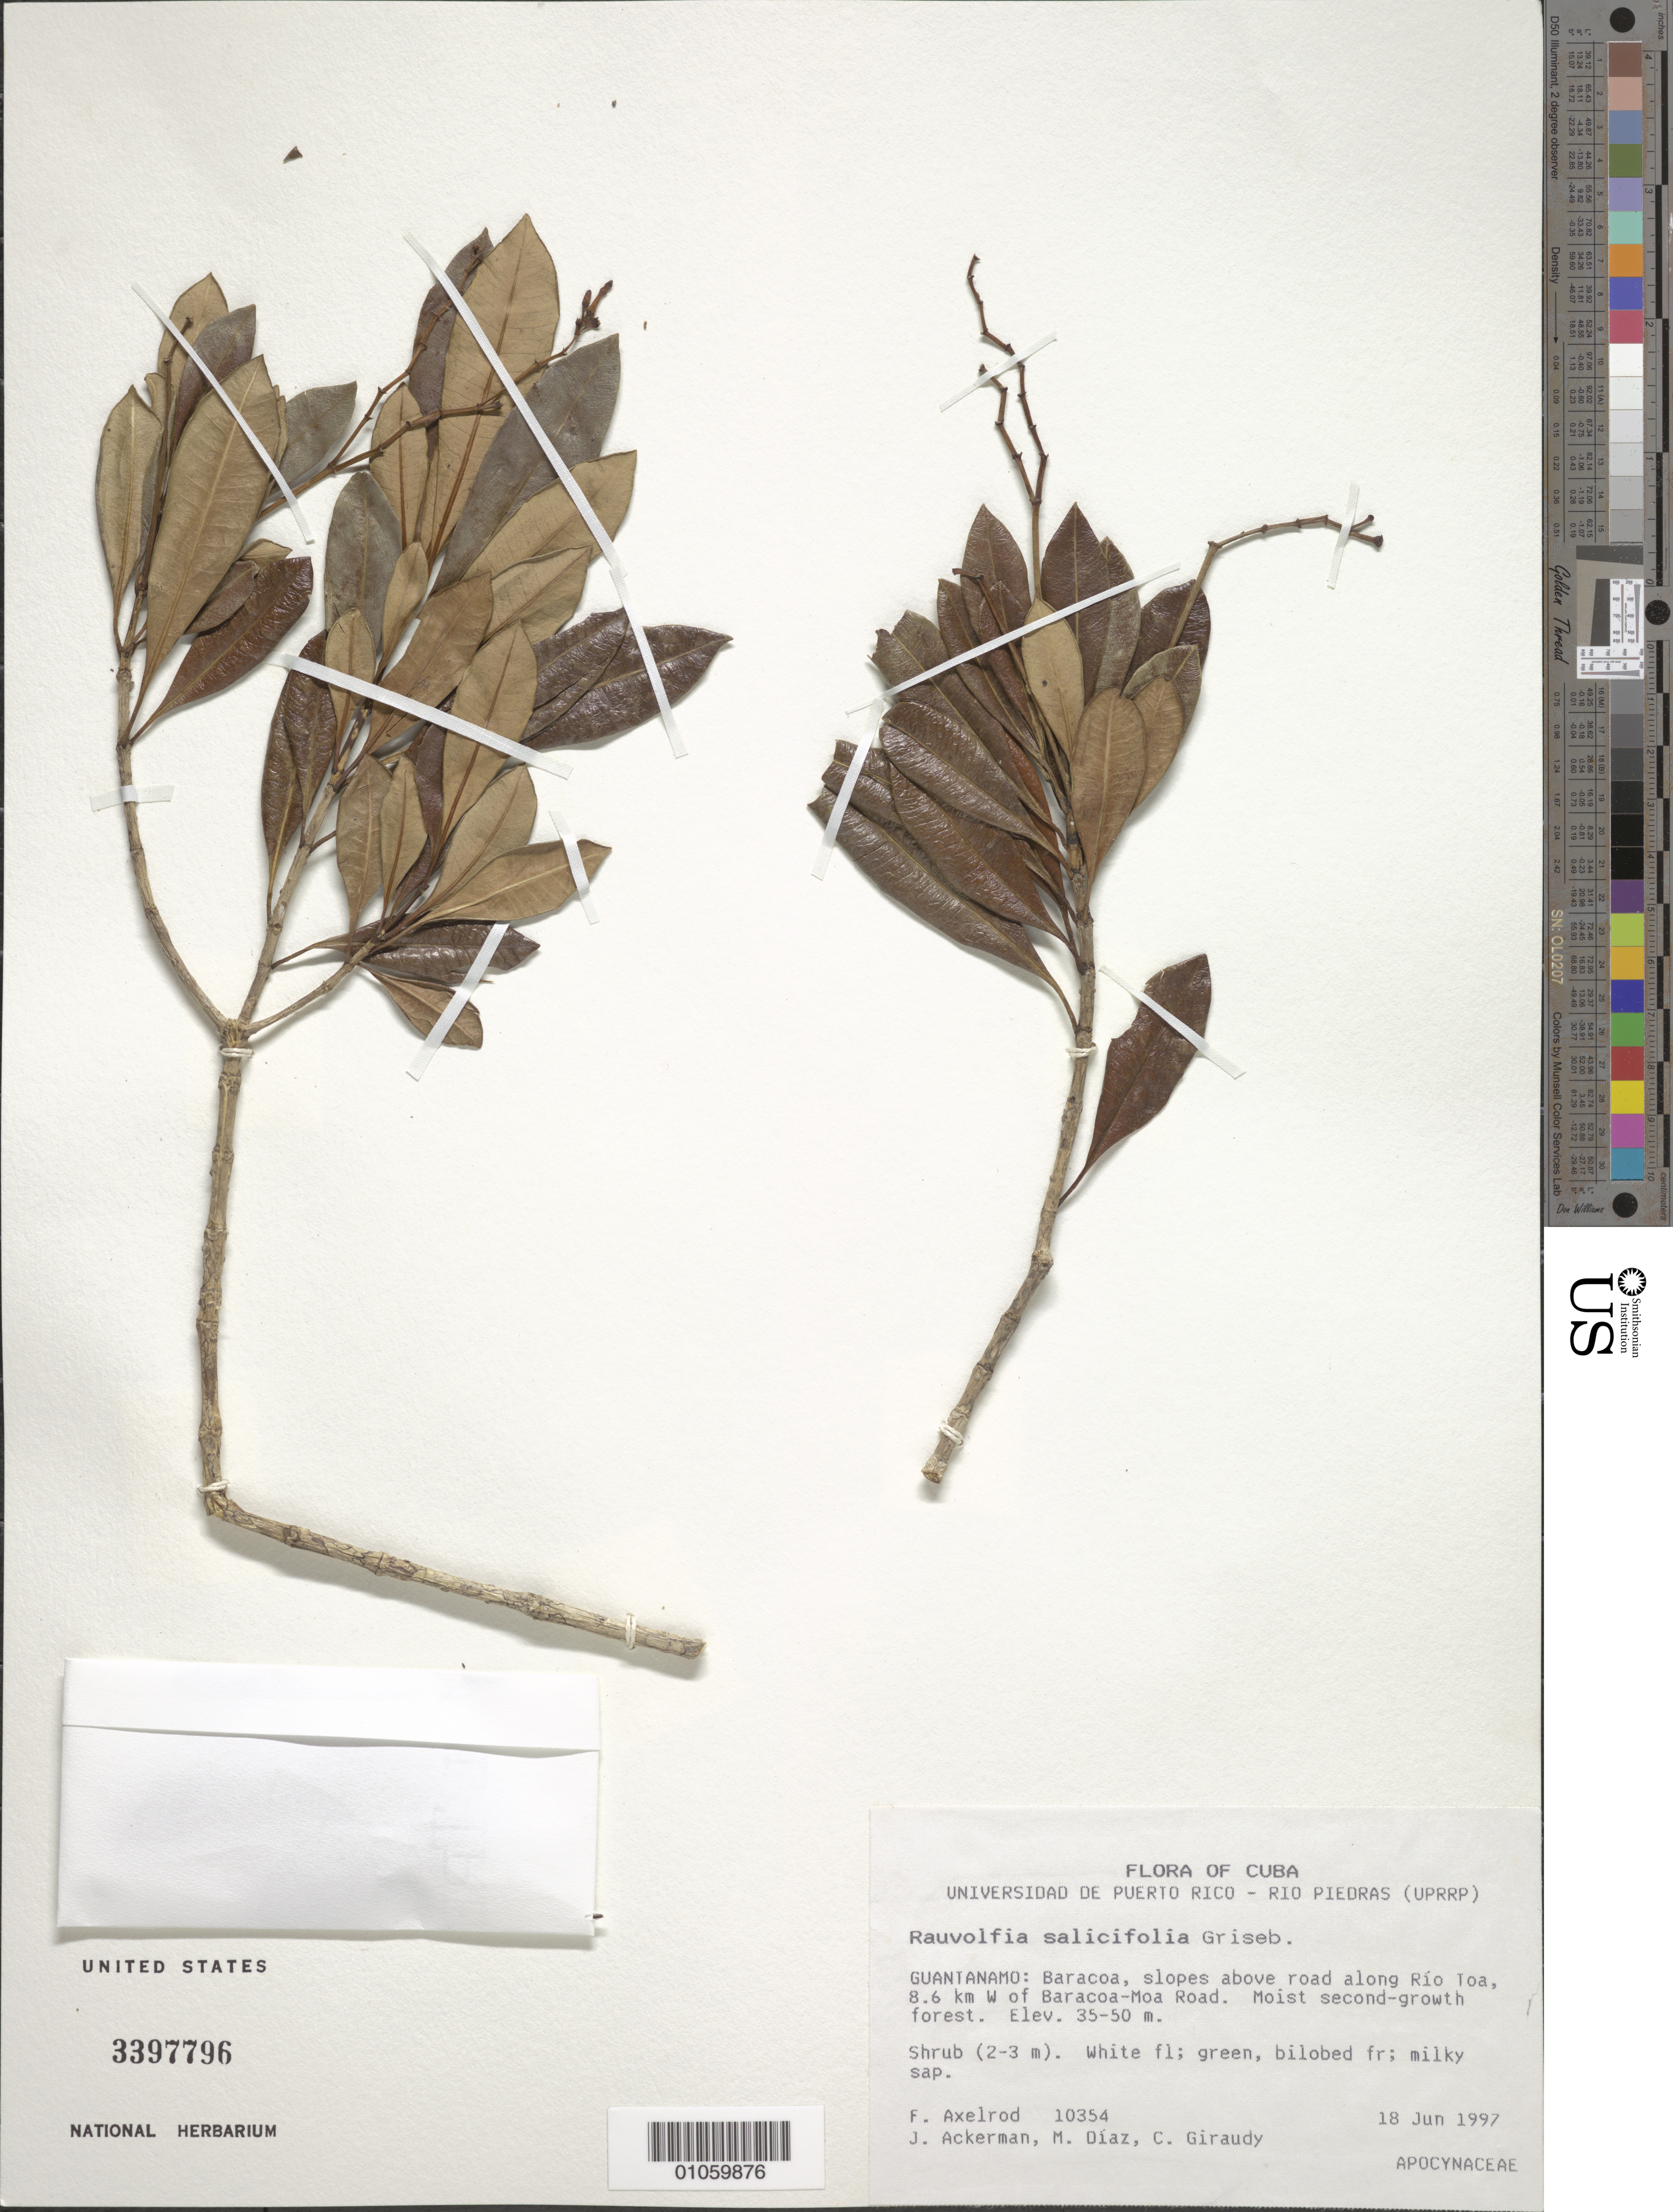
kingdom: Plantae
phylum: Tracheophyta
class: Magnoliopsida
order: Gentianales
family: Apocynaceae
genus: Rauvolfia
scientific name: Rauvolfia salicifolia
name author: Griseb.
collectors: F. S. Axelrod, J. D. Ackerman, M. Díaz & C. Giraudy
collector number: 10354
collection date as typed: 18 Jun 1997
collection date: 1997-06-18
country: Cuba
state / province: Guantánamo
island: Cuba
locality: Baracoa, slopes above road along Río Toa, 8 6 km W of Baracoa-Moa Road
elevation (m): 35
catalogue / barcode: US 3397796